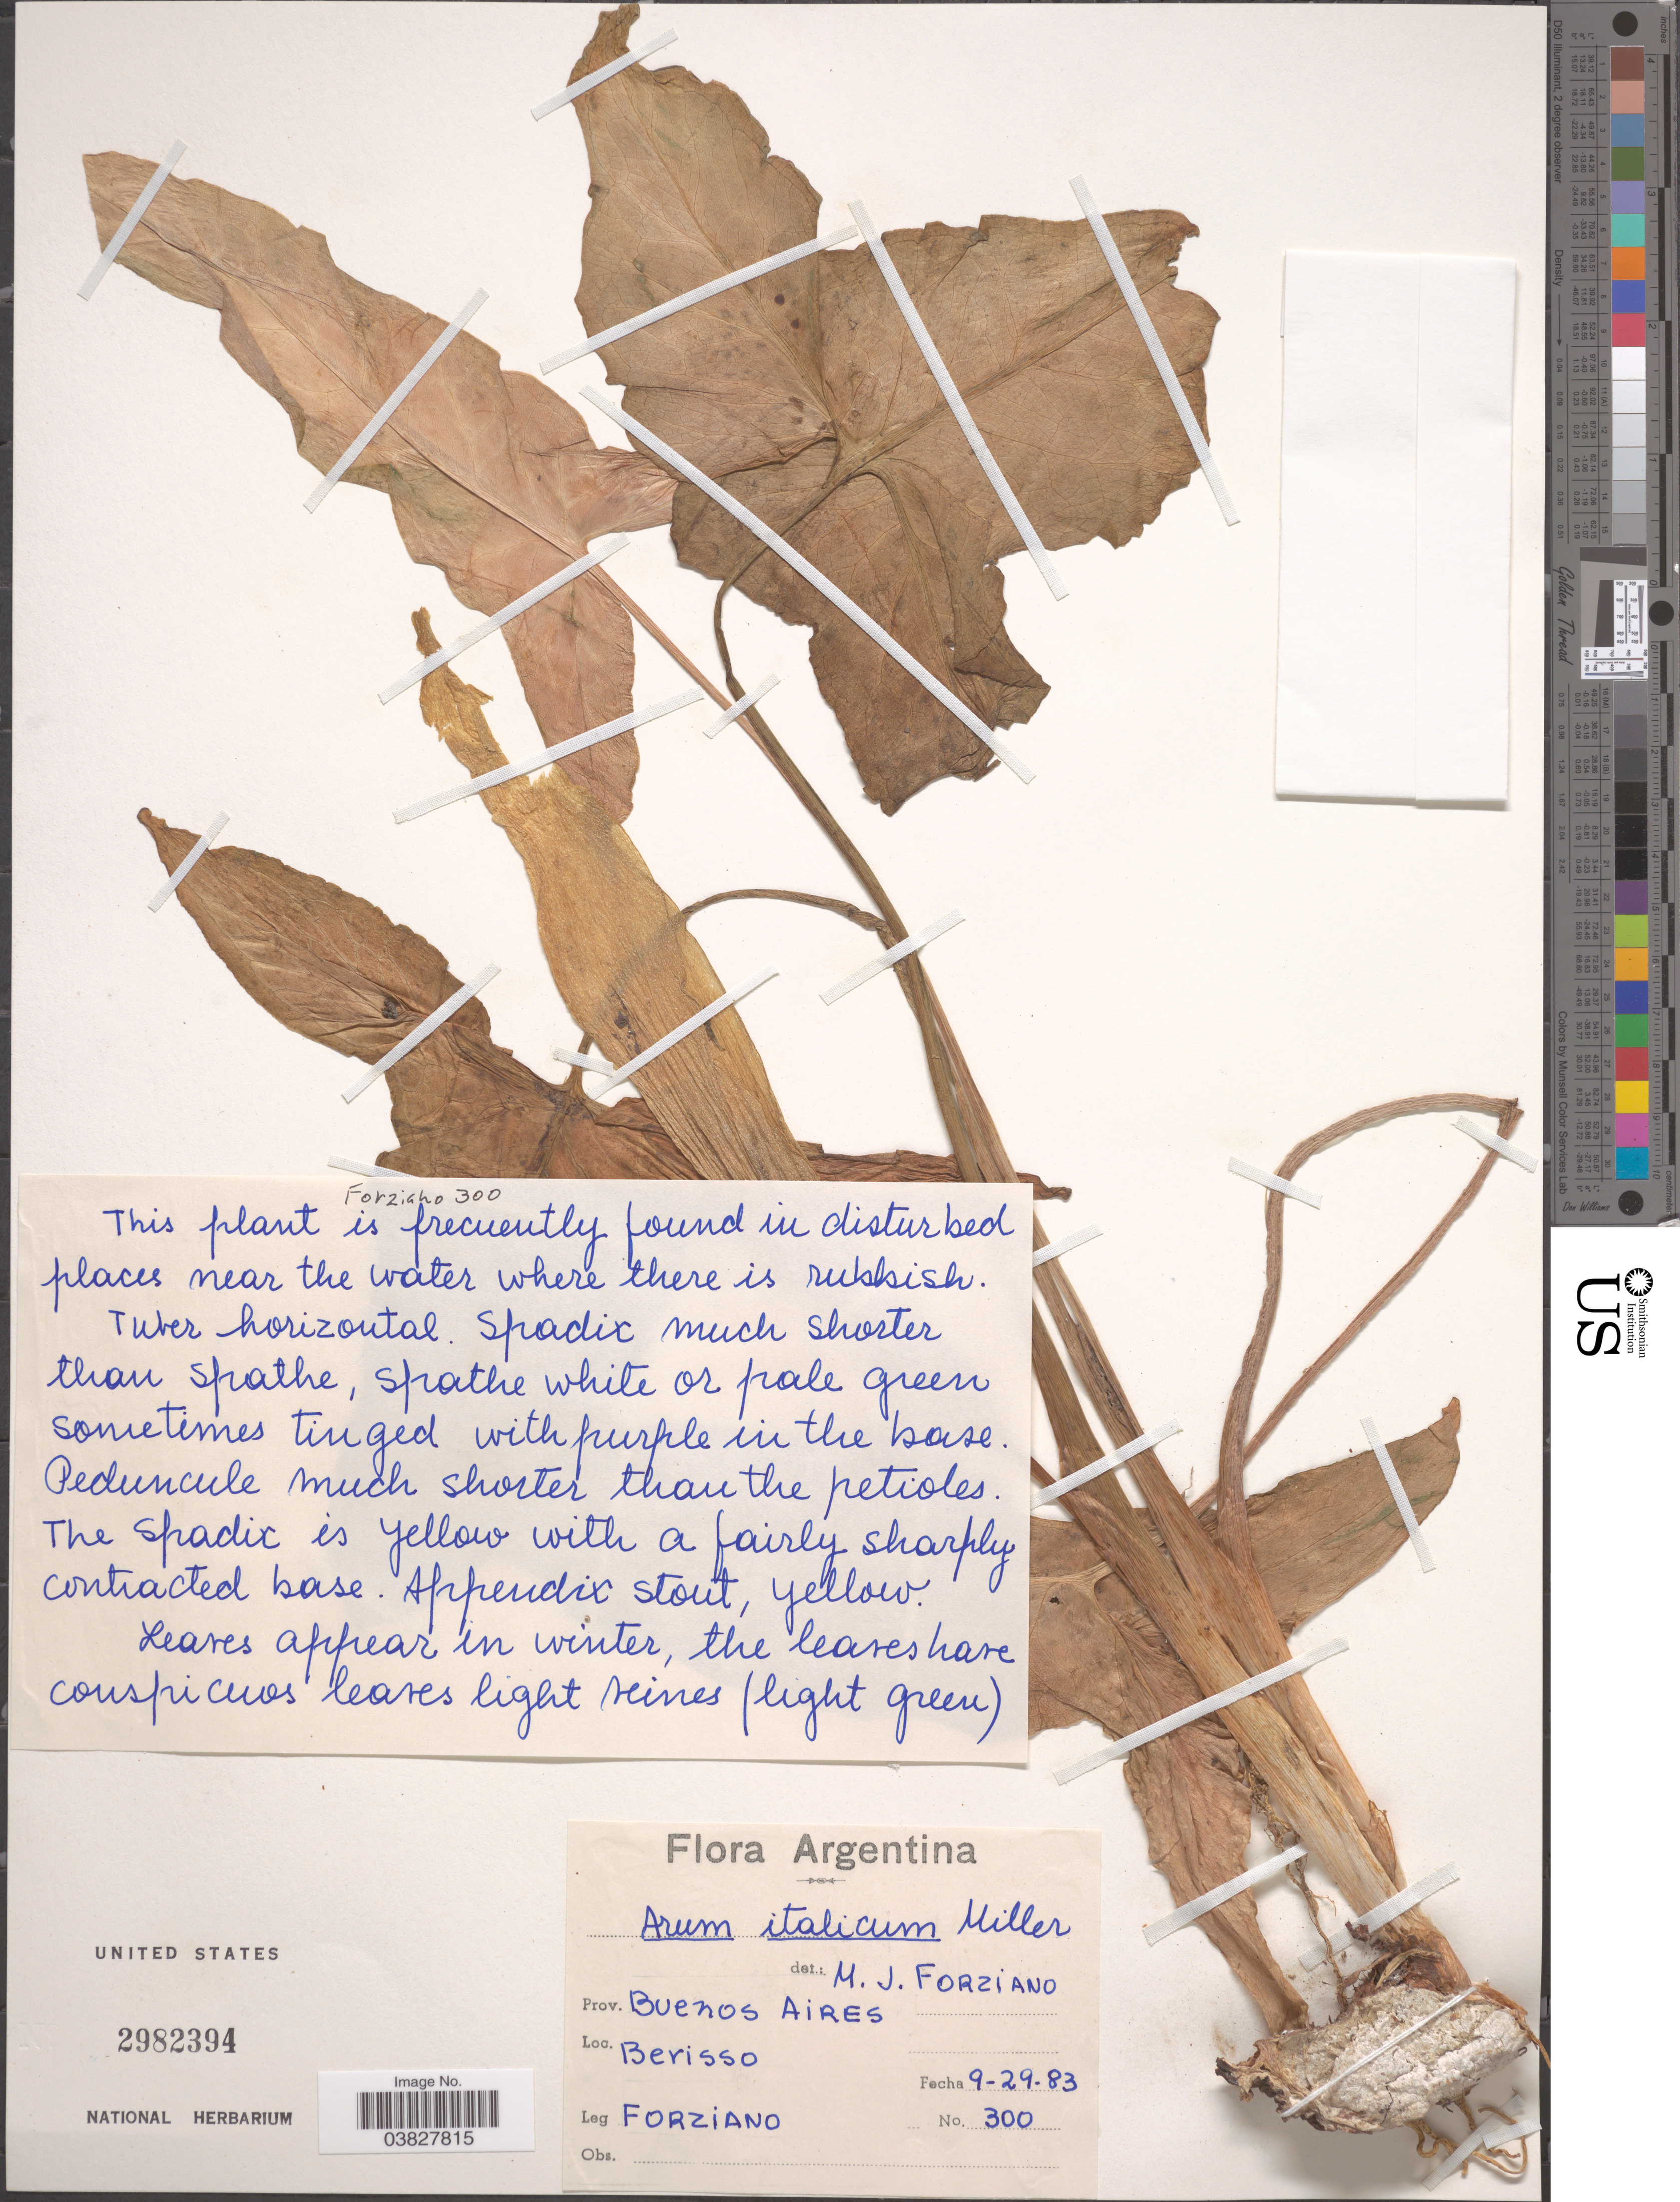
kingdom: Plantae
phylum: Tracheophyta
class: Liliopsida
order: Alismatales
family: Araceae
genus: Arum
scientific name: Arum italicum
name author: Mill.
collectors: Forziano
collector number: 300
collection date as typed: Transcribed d/m/y: 29/9/83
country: Argentina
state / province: Buenos Aires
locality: Berisso.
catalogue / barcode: US 2982394